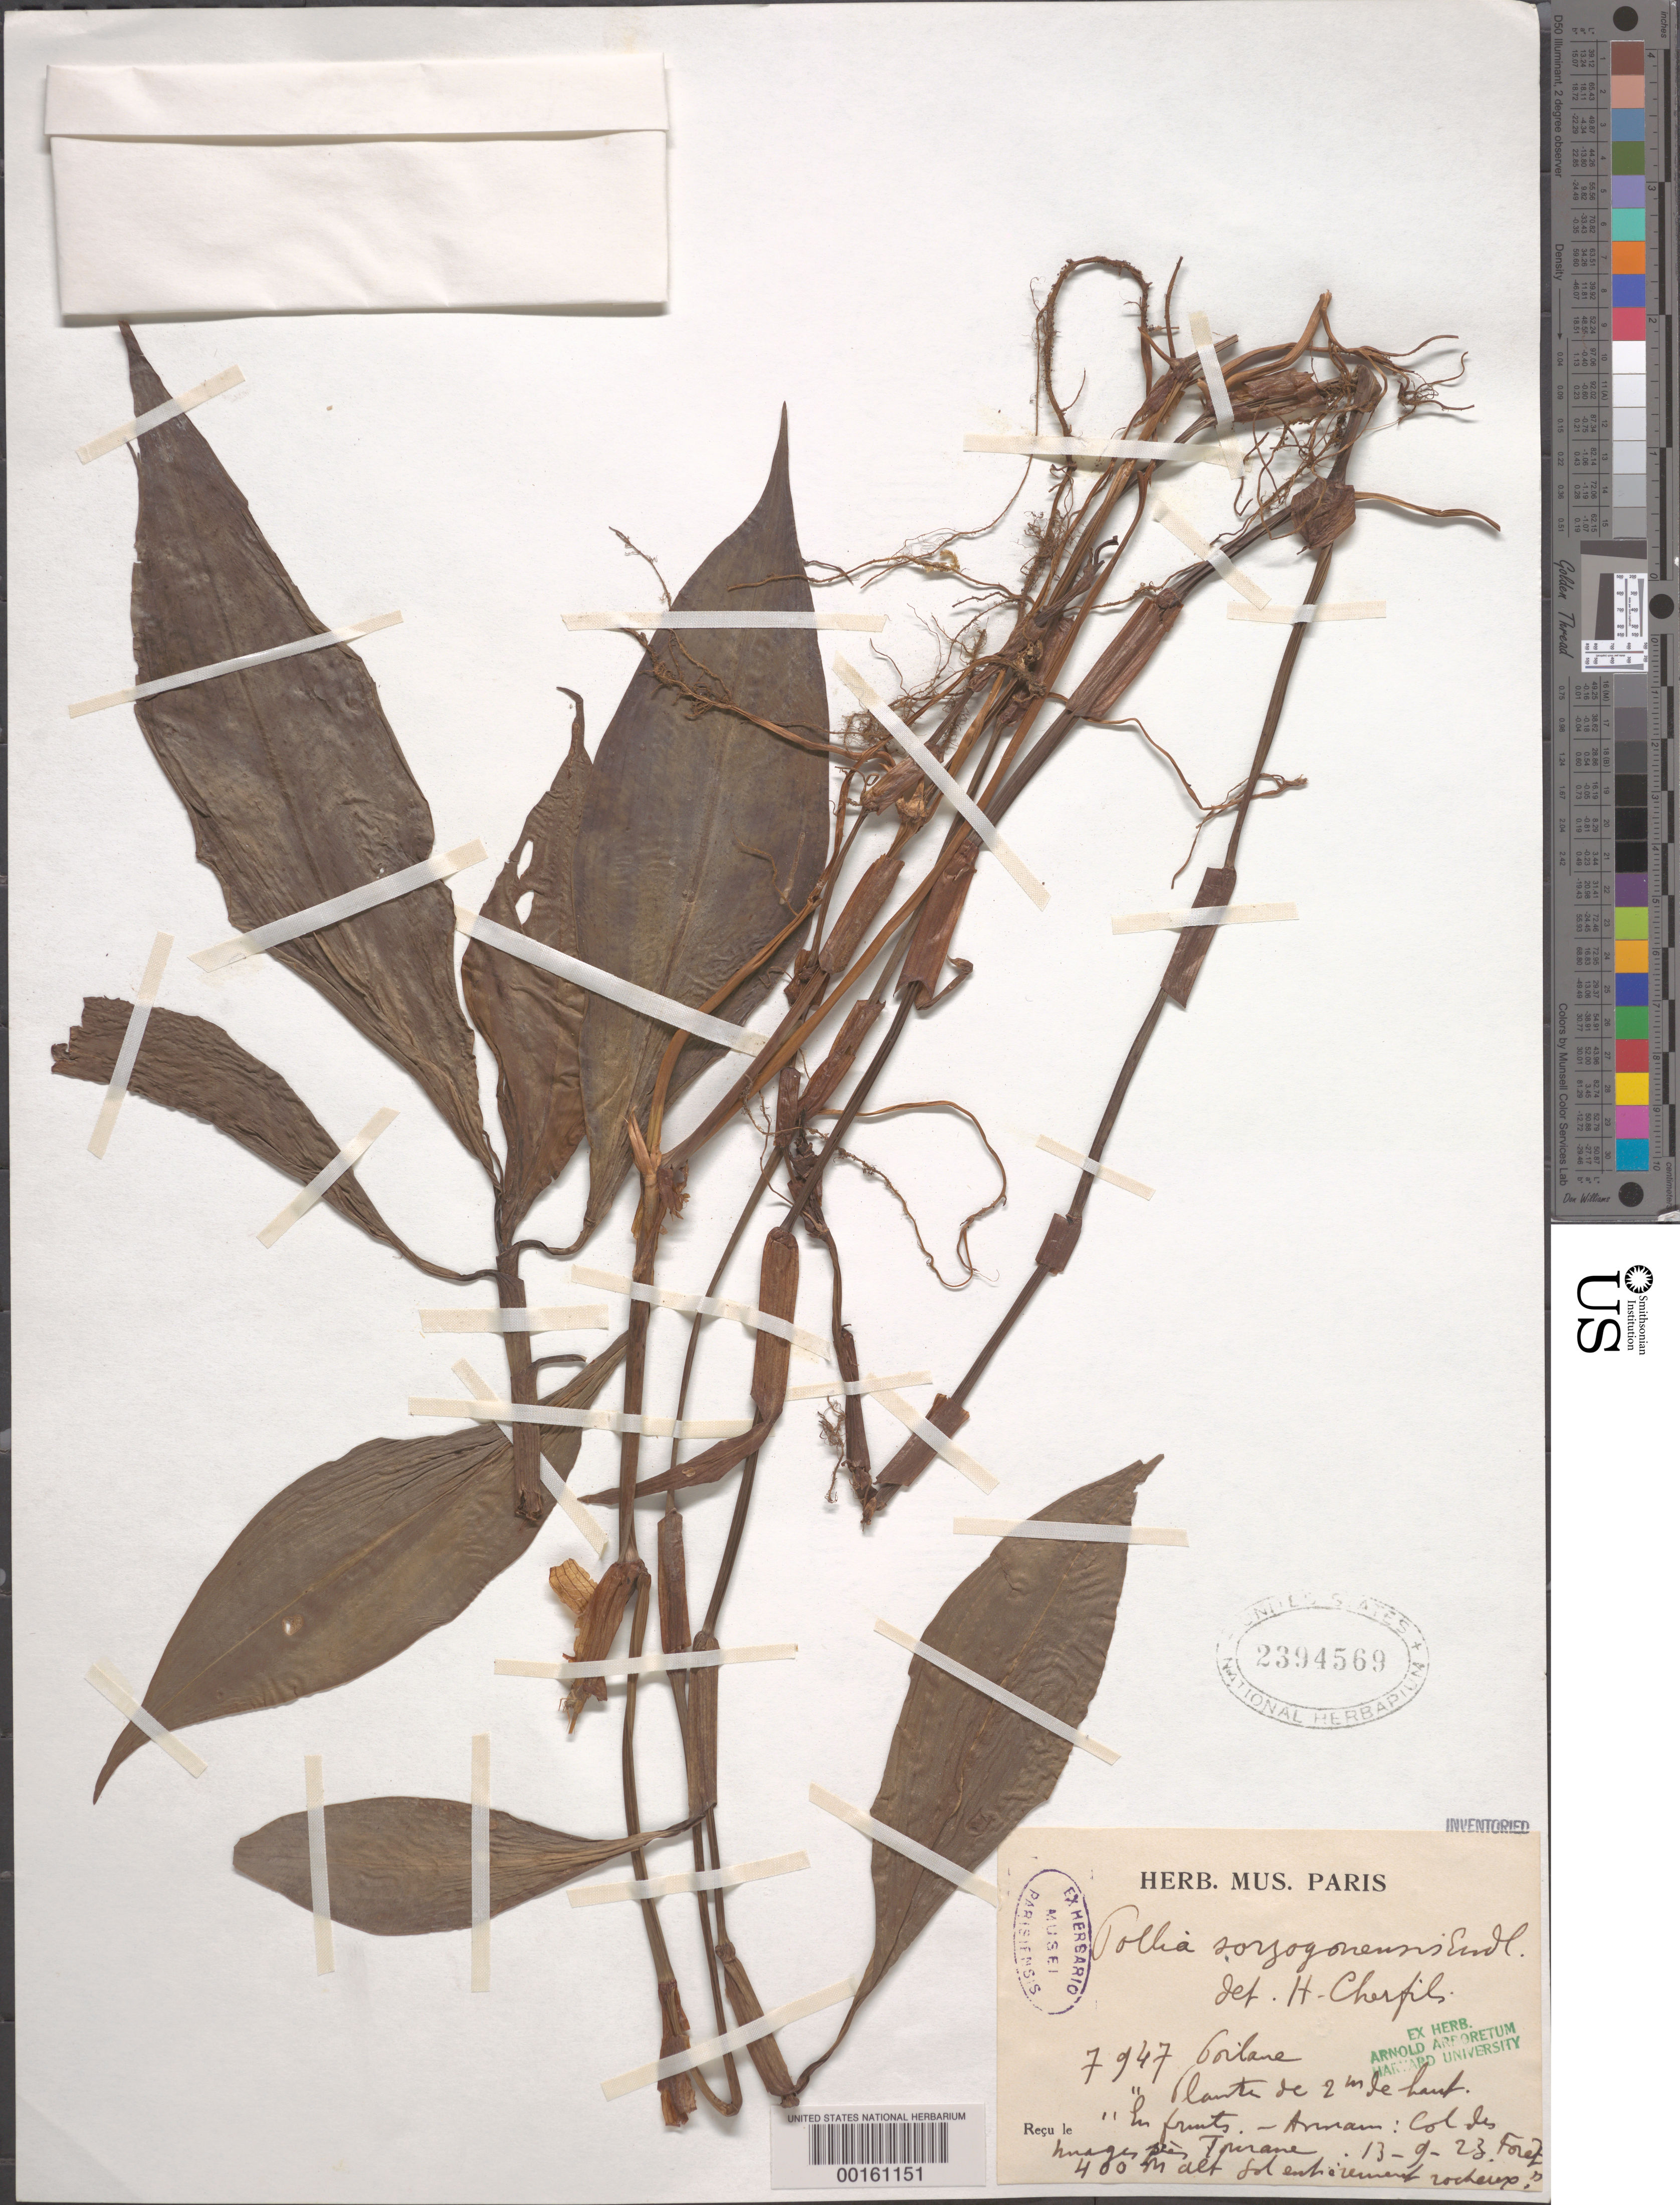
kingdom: Plantae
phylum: Tracheophyta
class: Liliopsida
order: Commelinales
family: Commelinaceae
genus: Pollia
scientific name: Pollia secundiflora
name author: (Blume) Bakh. f.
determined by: Faden, Robert B., (US), Smithsonian Institution - National Museum of Natural History (UNITED STATES)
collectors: M. Poilane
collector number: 7947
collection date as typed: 13 Sep 1923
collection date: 1923-09-13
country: Vietnam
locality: Tourane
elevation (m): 400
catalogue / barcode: US 2394569